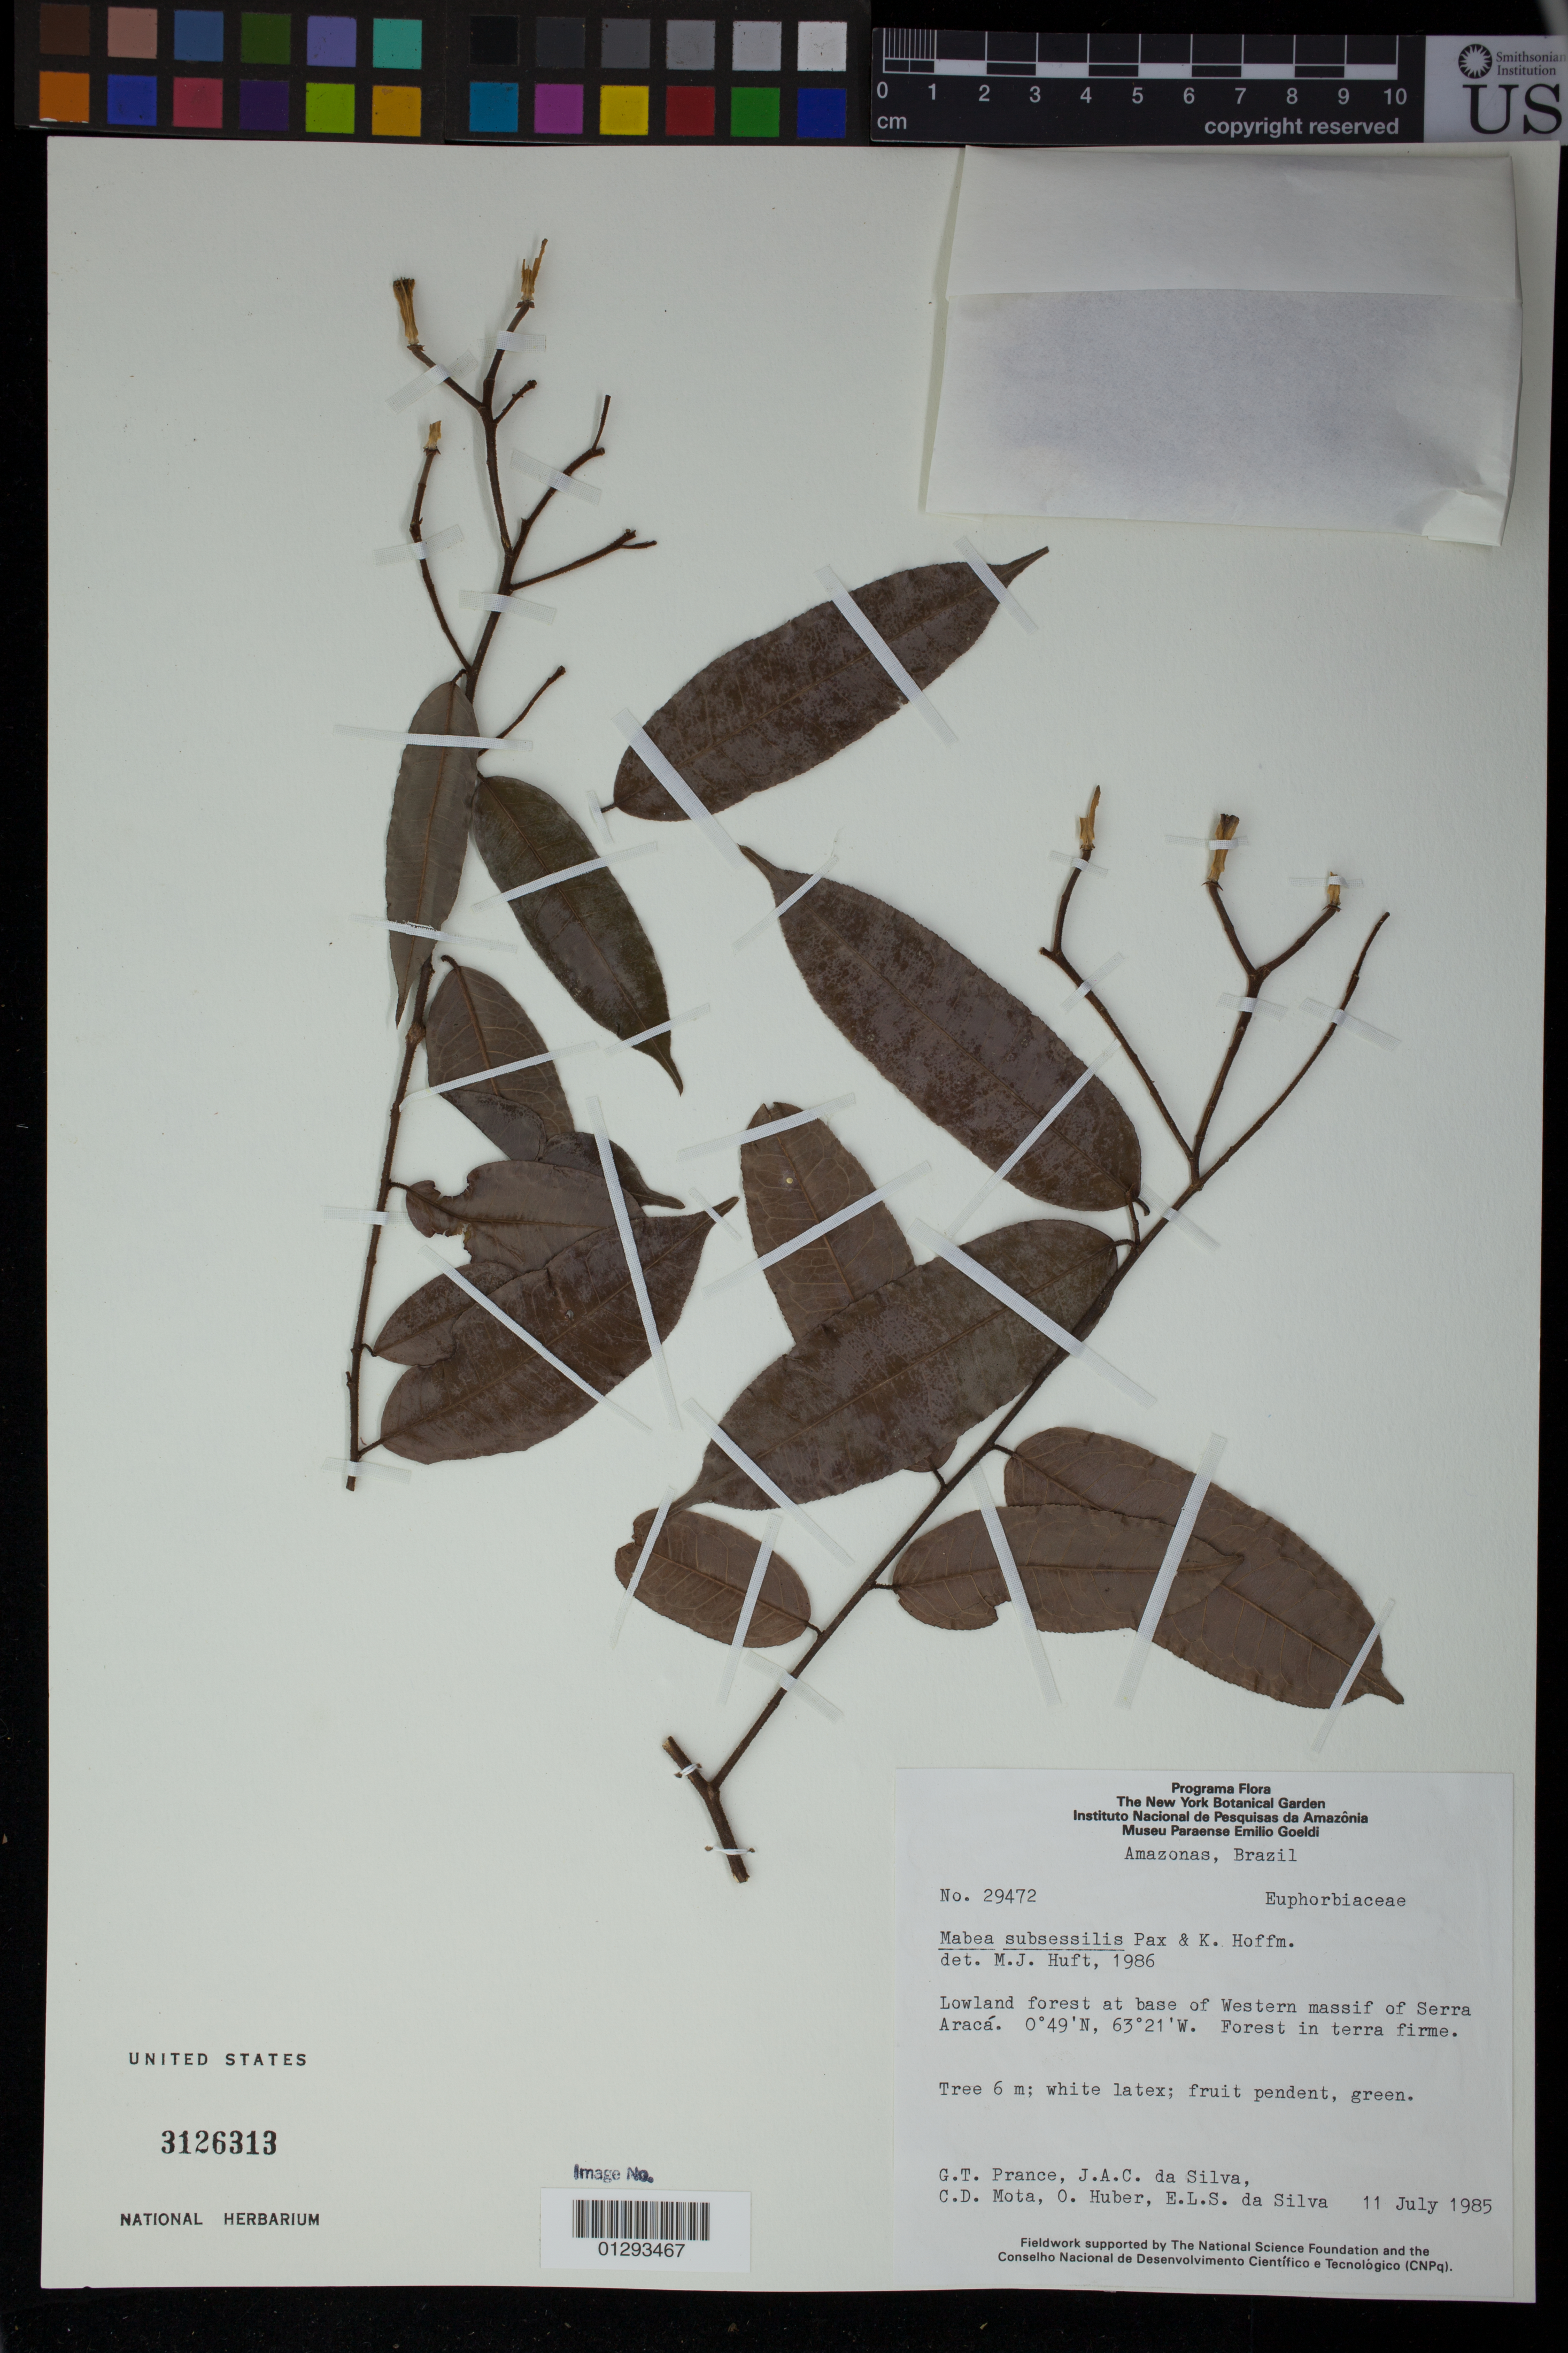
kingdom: Plantae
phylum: Tracheophyta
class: Magnoliopsida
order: Malpighiales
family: Euphorbiaceae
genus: Mabea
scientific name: Mabea subsessilis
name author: Pax & K. Hoffm.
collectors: G. T. Prance, J. A. C. Silva, C. D. Mota, O. Huber & E. L. Silva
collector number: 29472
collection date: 1985-07-11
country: Brazil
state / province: Amazonas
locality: at base of Western massif of Serra Araca.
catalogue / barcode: US 3126313